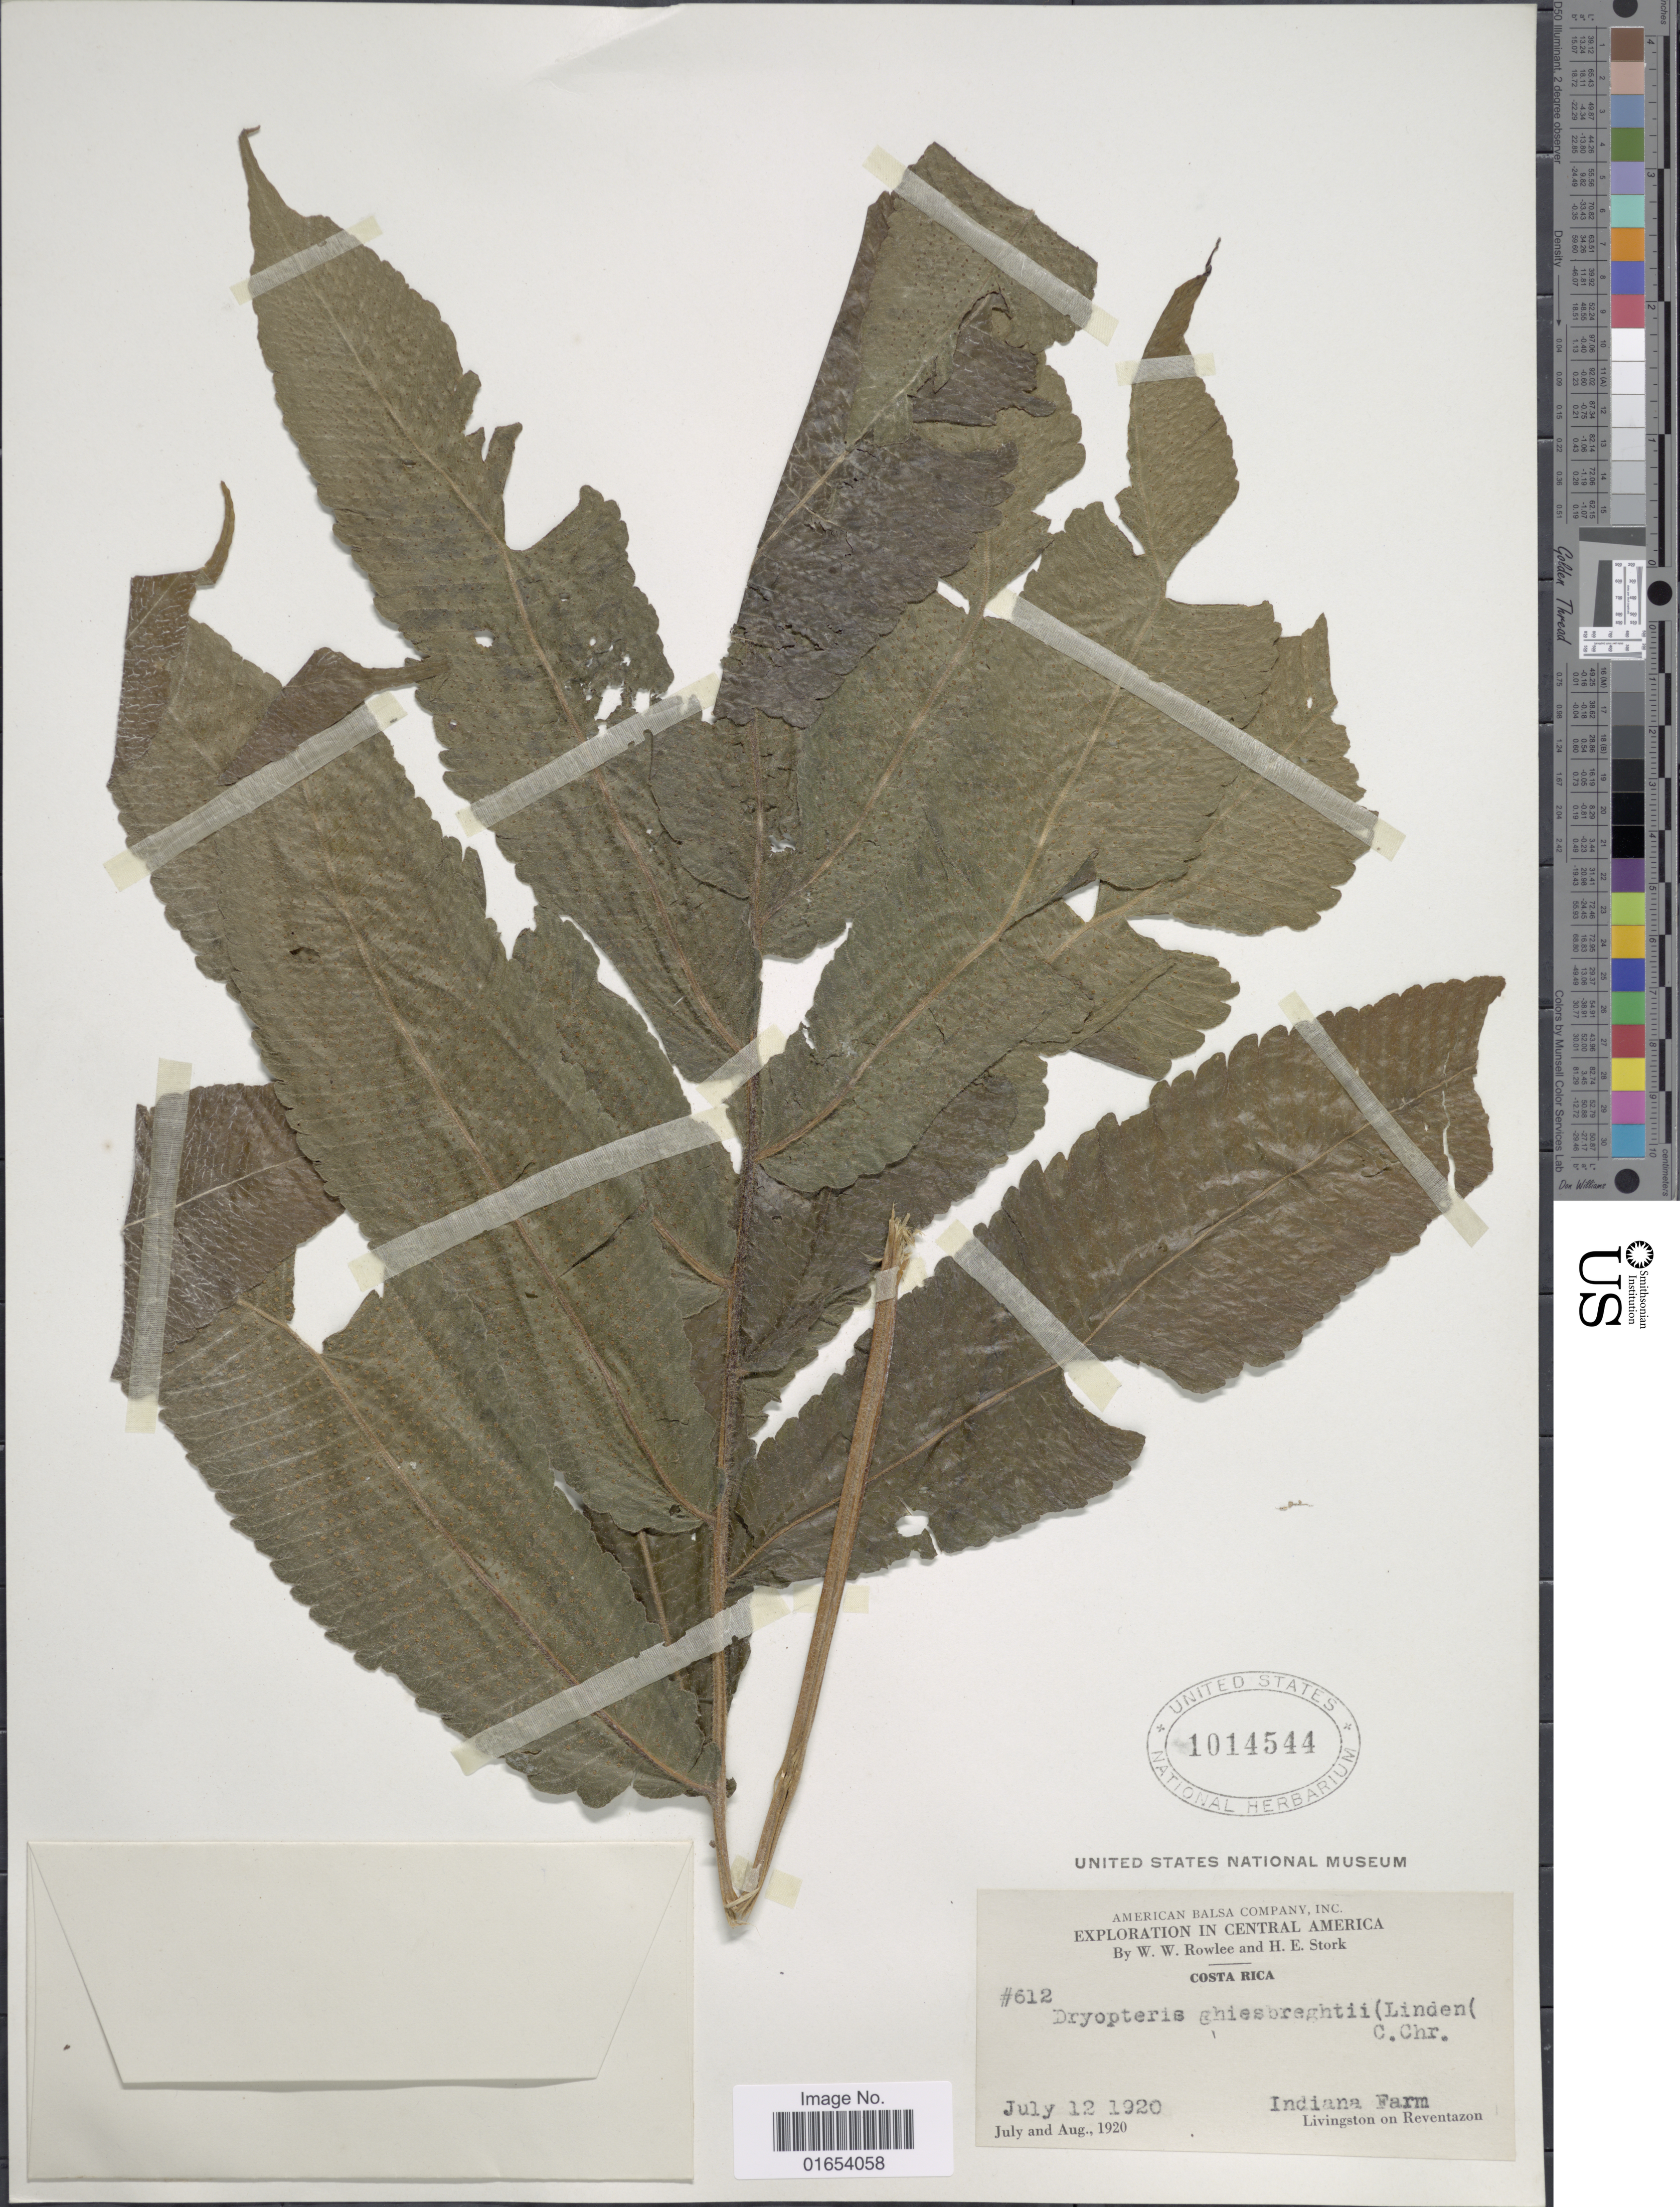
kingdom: Plantae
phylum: Tracheophyta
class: Polypodiopsida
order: Polypodiales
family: Thelypteridaceae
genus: Goniopteris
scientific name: Goniopteris ghiesbreghtii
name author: (Linden) J. Sm.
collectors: W. W. Rowlee & H. E. Stork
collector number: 612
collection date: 1920-07-12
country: Costa Rica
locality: Indiana Farm, Livingston on Reventazon, Costa Rica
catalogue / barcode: US 1014544